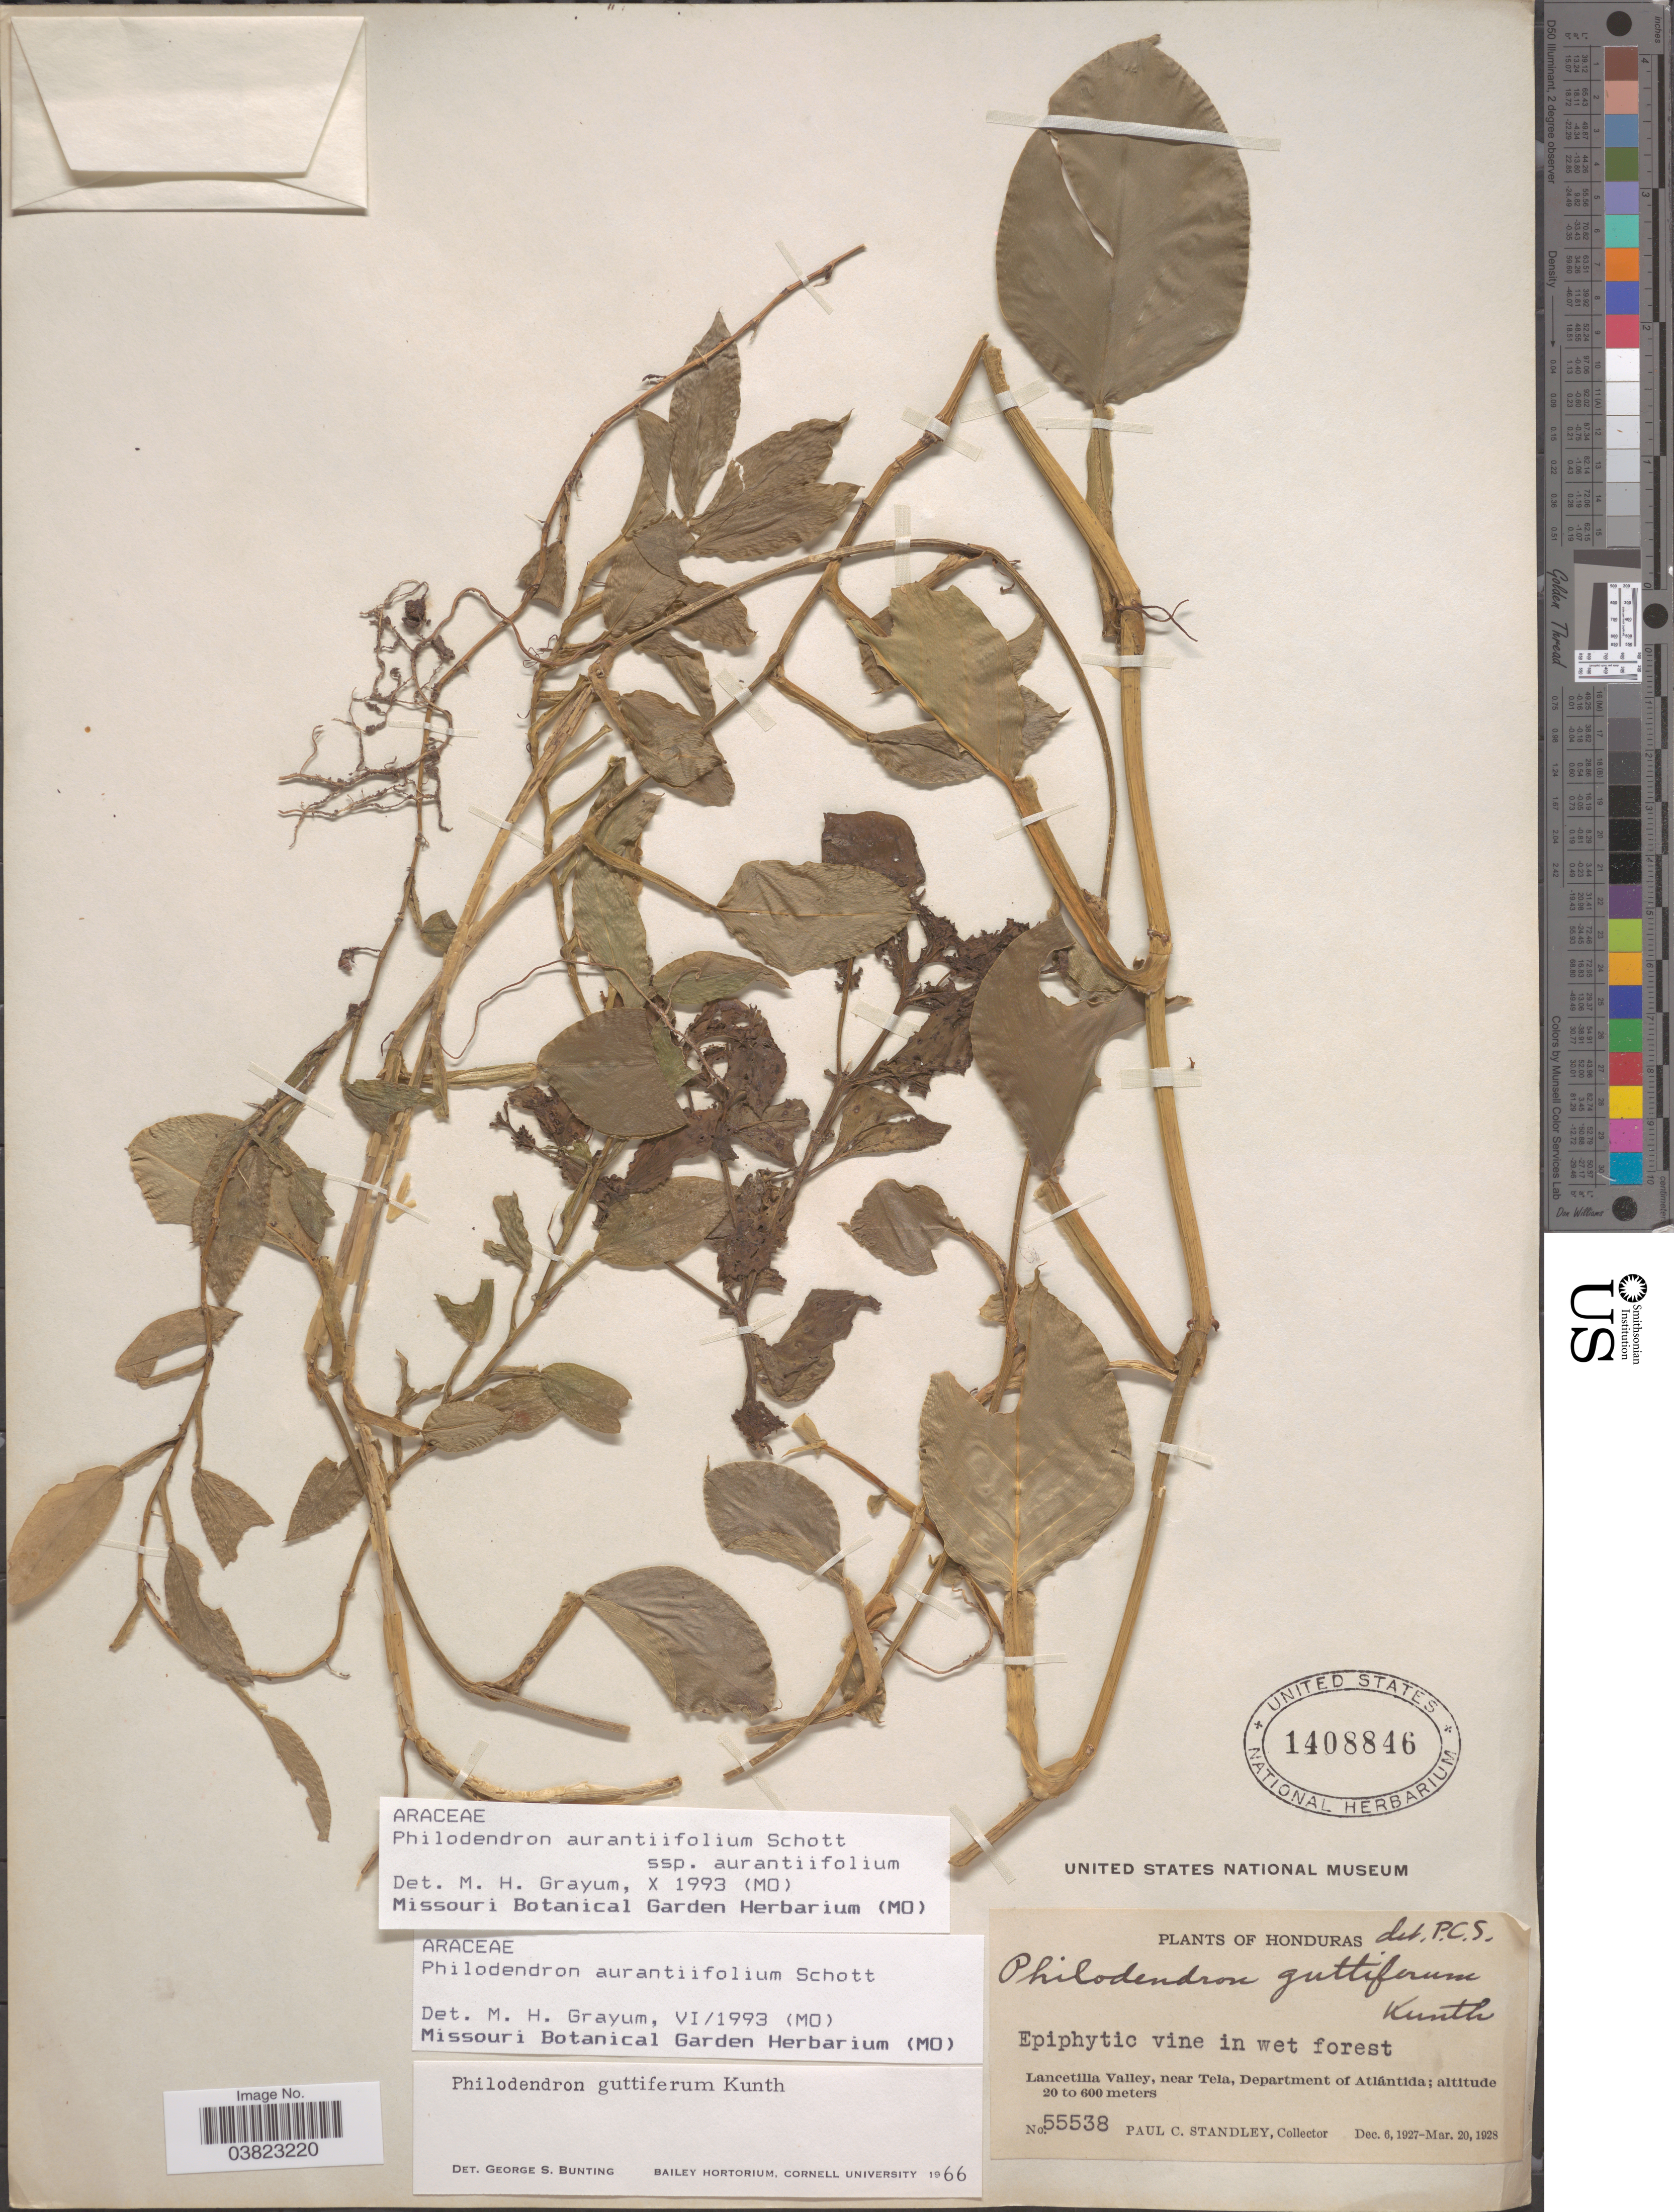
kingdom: Plantae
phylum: Tracheophyta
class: Liliopsida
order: Alismatales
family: Araceae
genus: Philodendron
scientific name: Philodendron aurantiifolium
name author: Schott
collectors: P. C. Standley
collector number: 55538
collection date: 1927-12-06/1928-03-20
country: Honduras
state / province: Atlantida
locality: Lancetilla Valley, near Tela, Department of Atlántida.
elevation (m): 20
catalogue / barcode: US 1408846